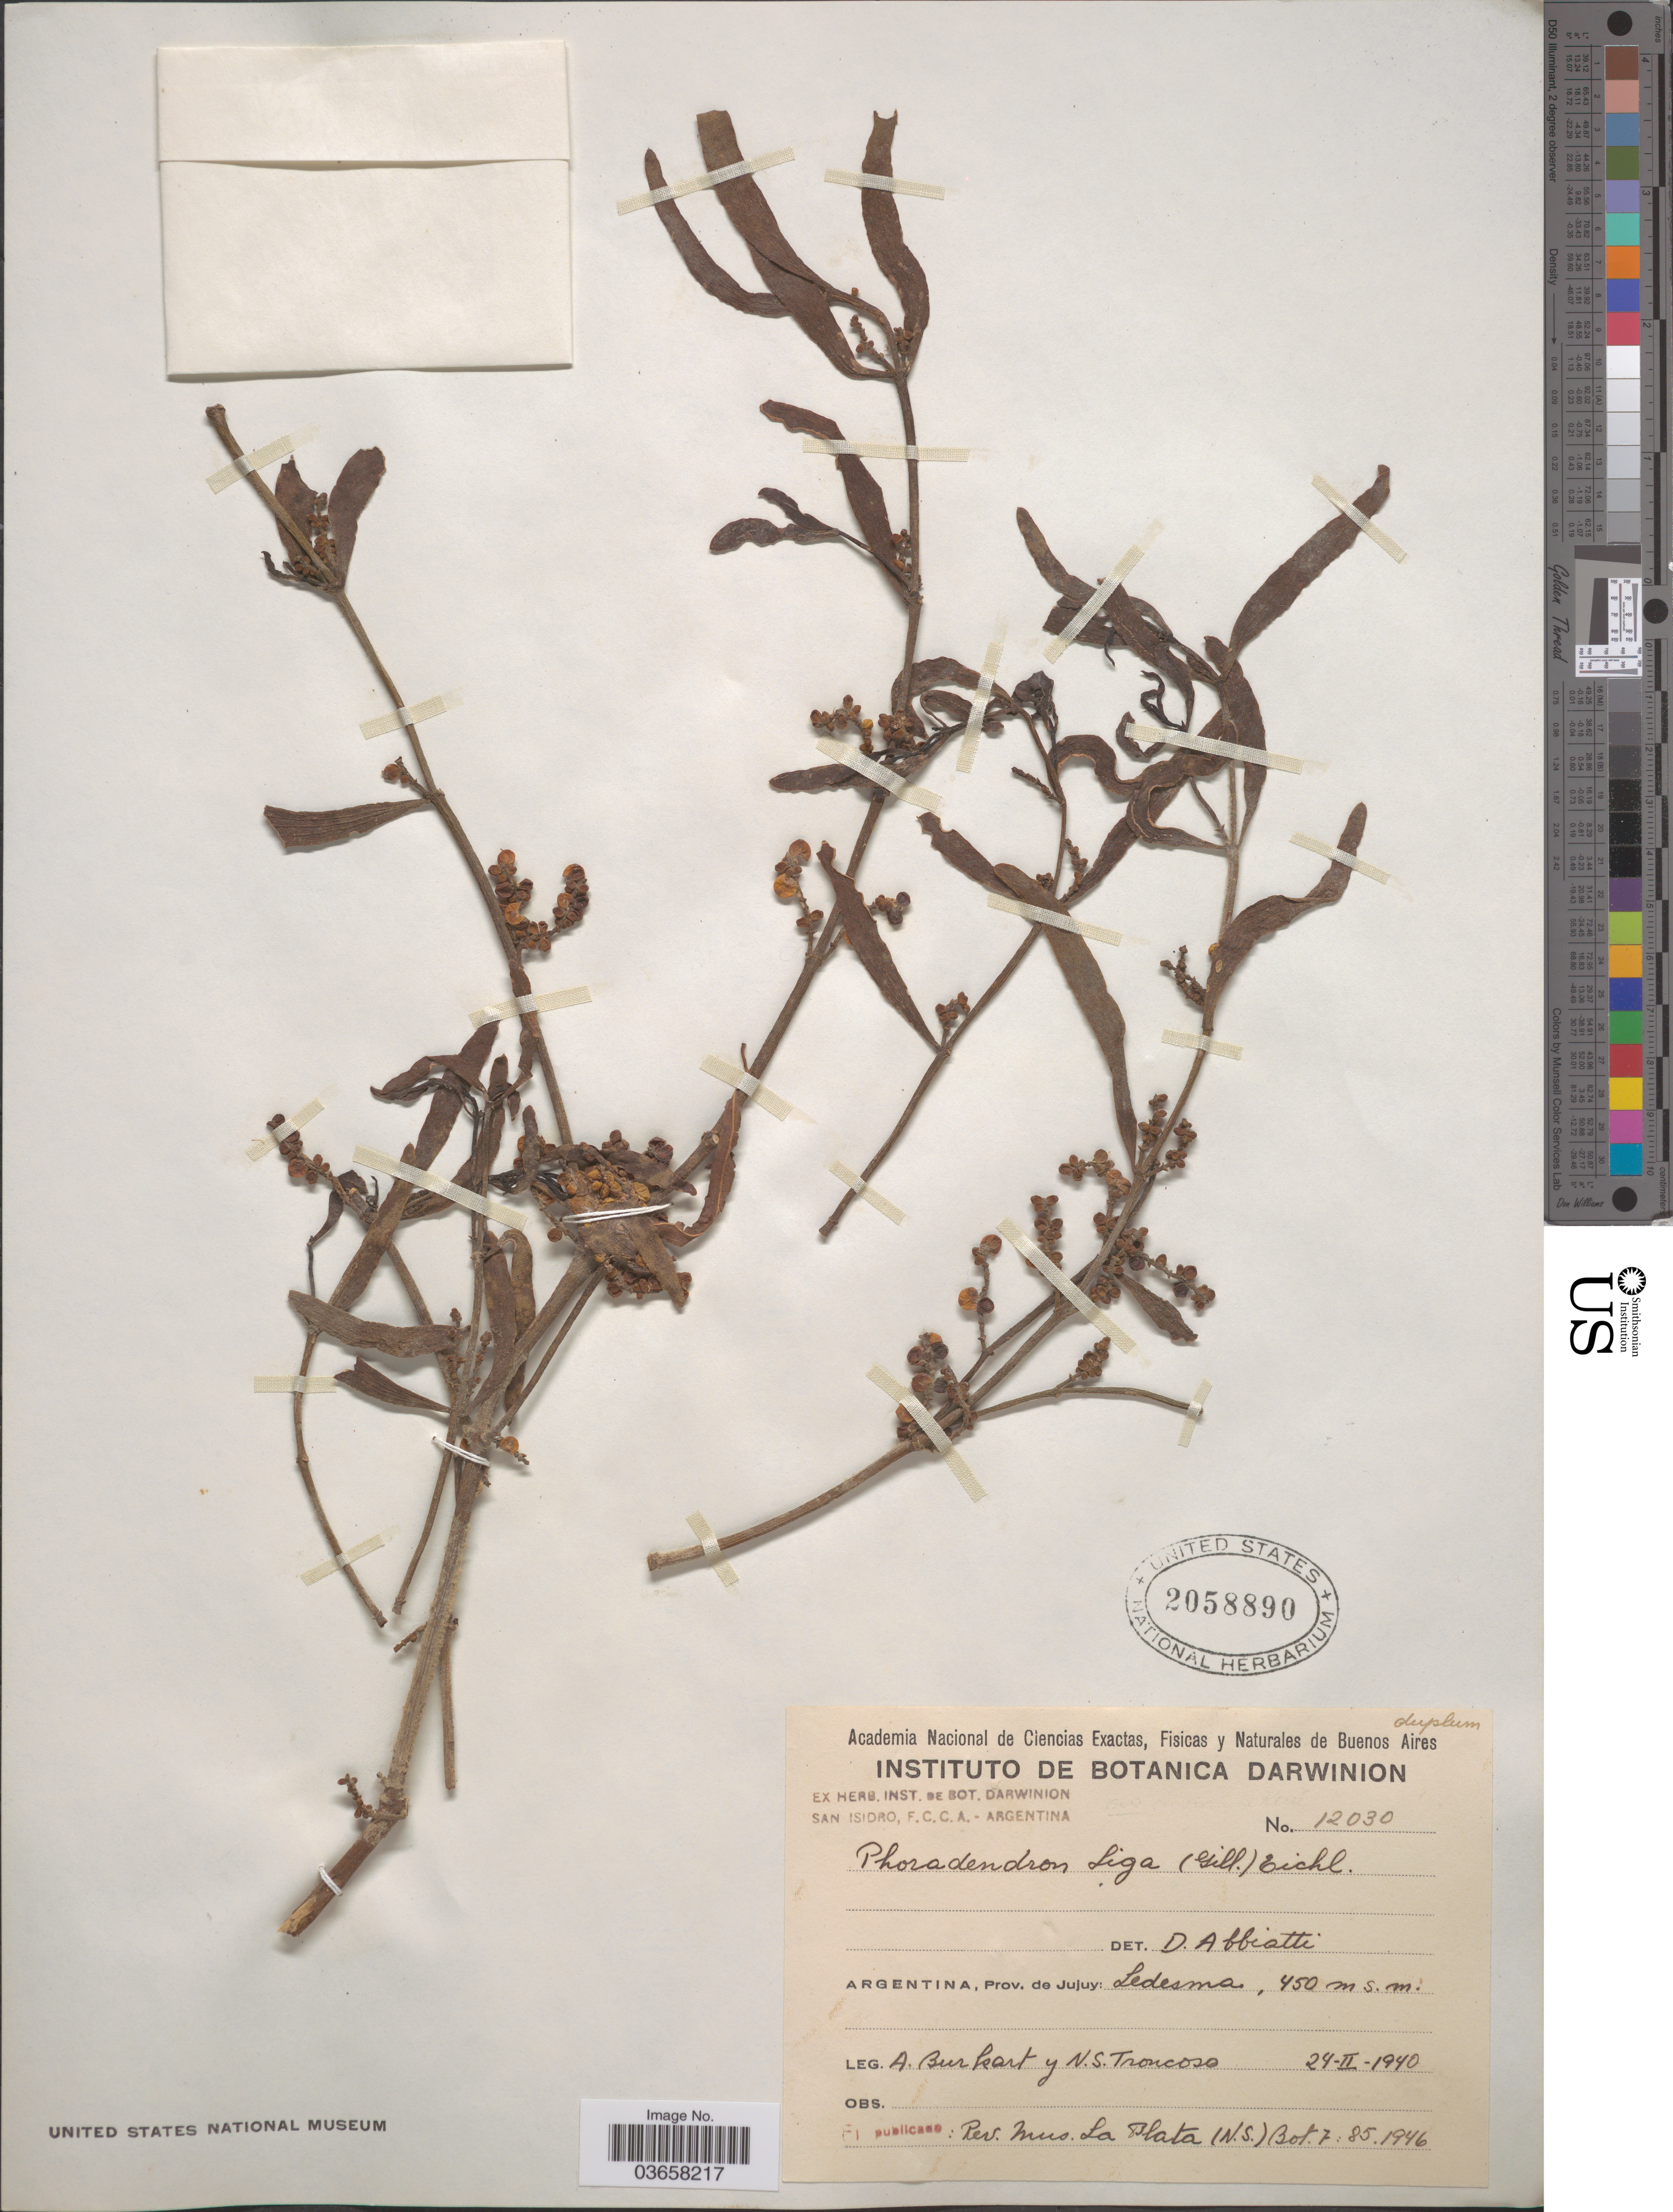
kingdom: Plantae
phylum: Tracheophyta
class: Magnoliopsida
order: Santalales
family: Viscaceae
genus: Phoradendron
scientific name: Phoradendron liga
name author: (Gillies ex Hook. & Arn.) Eichler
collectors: A. E. Burkart & N. Troncoso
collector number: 12030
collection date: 1940-02-24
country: Argentina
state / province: Jujuy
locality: Ledesma.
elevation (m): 450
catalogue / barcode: US 2058890